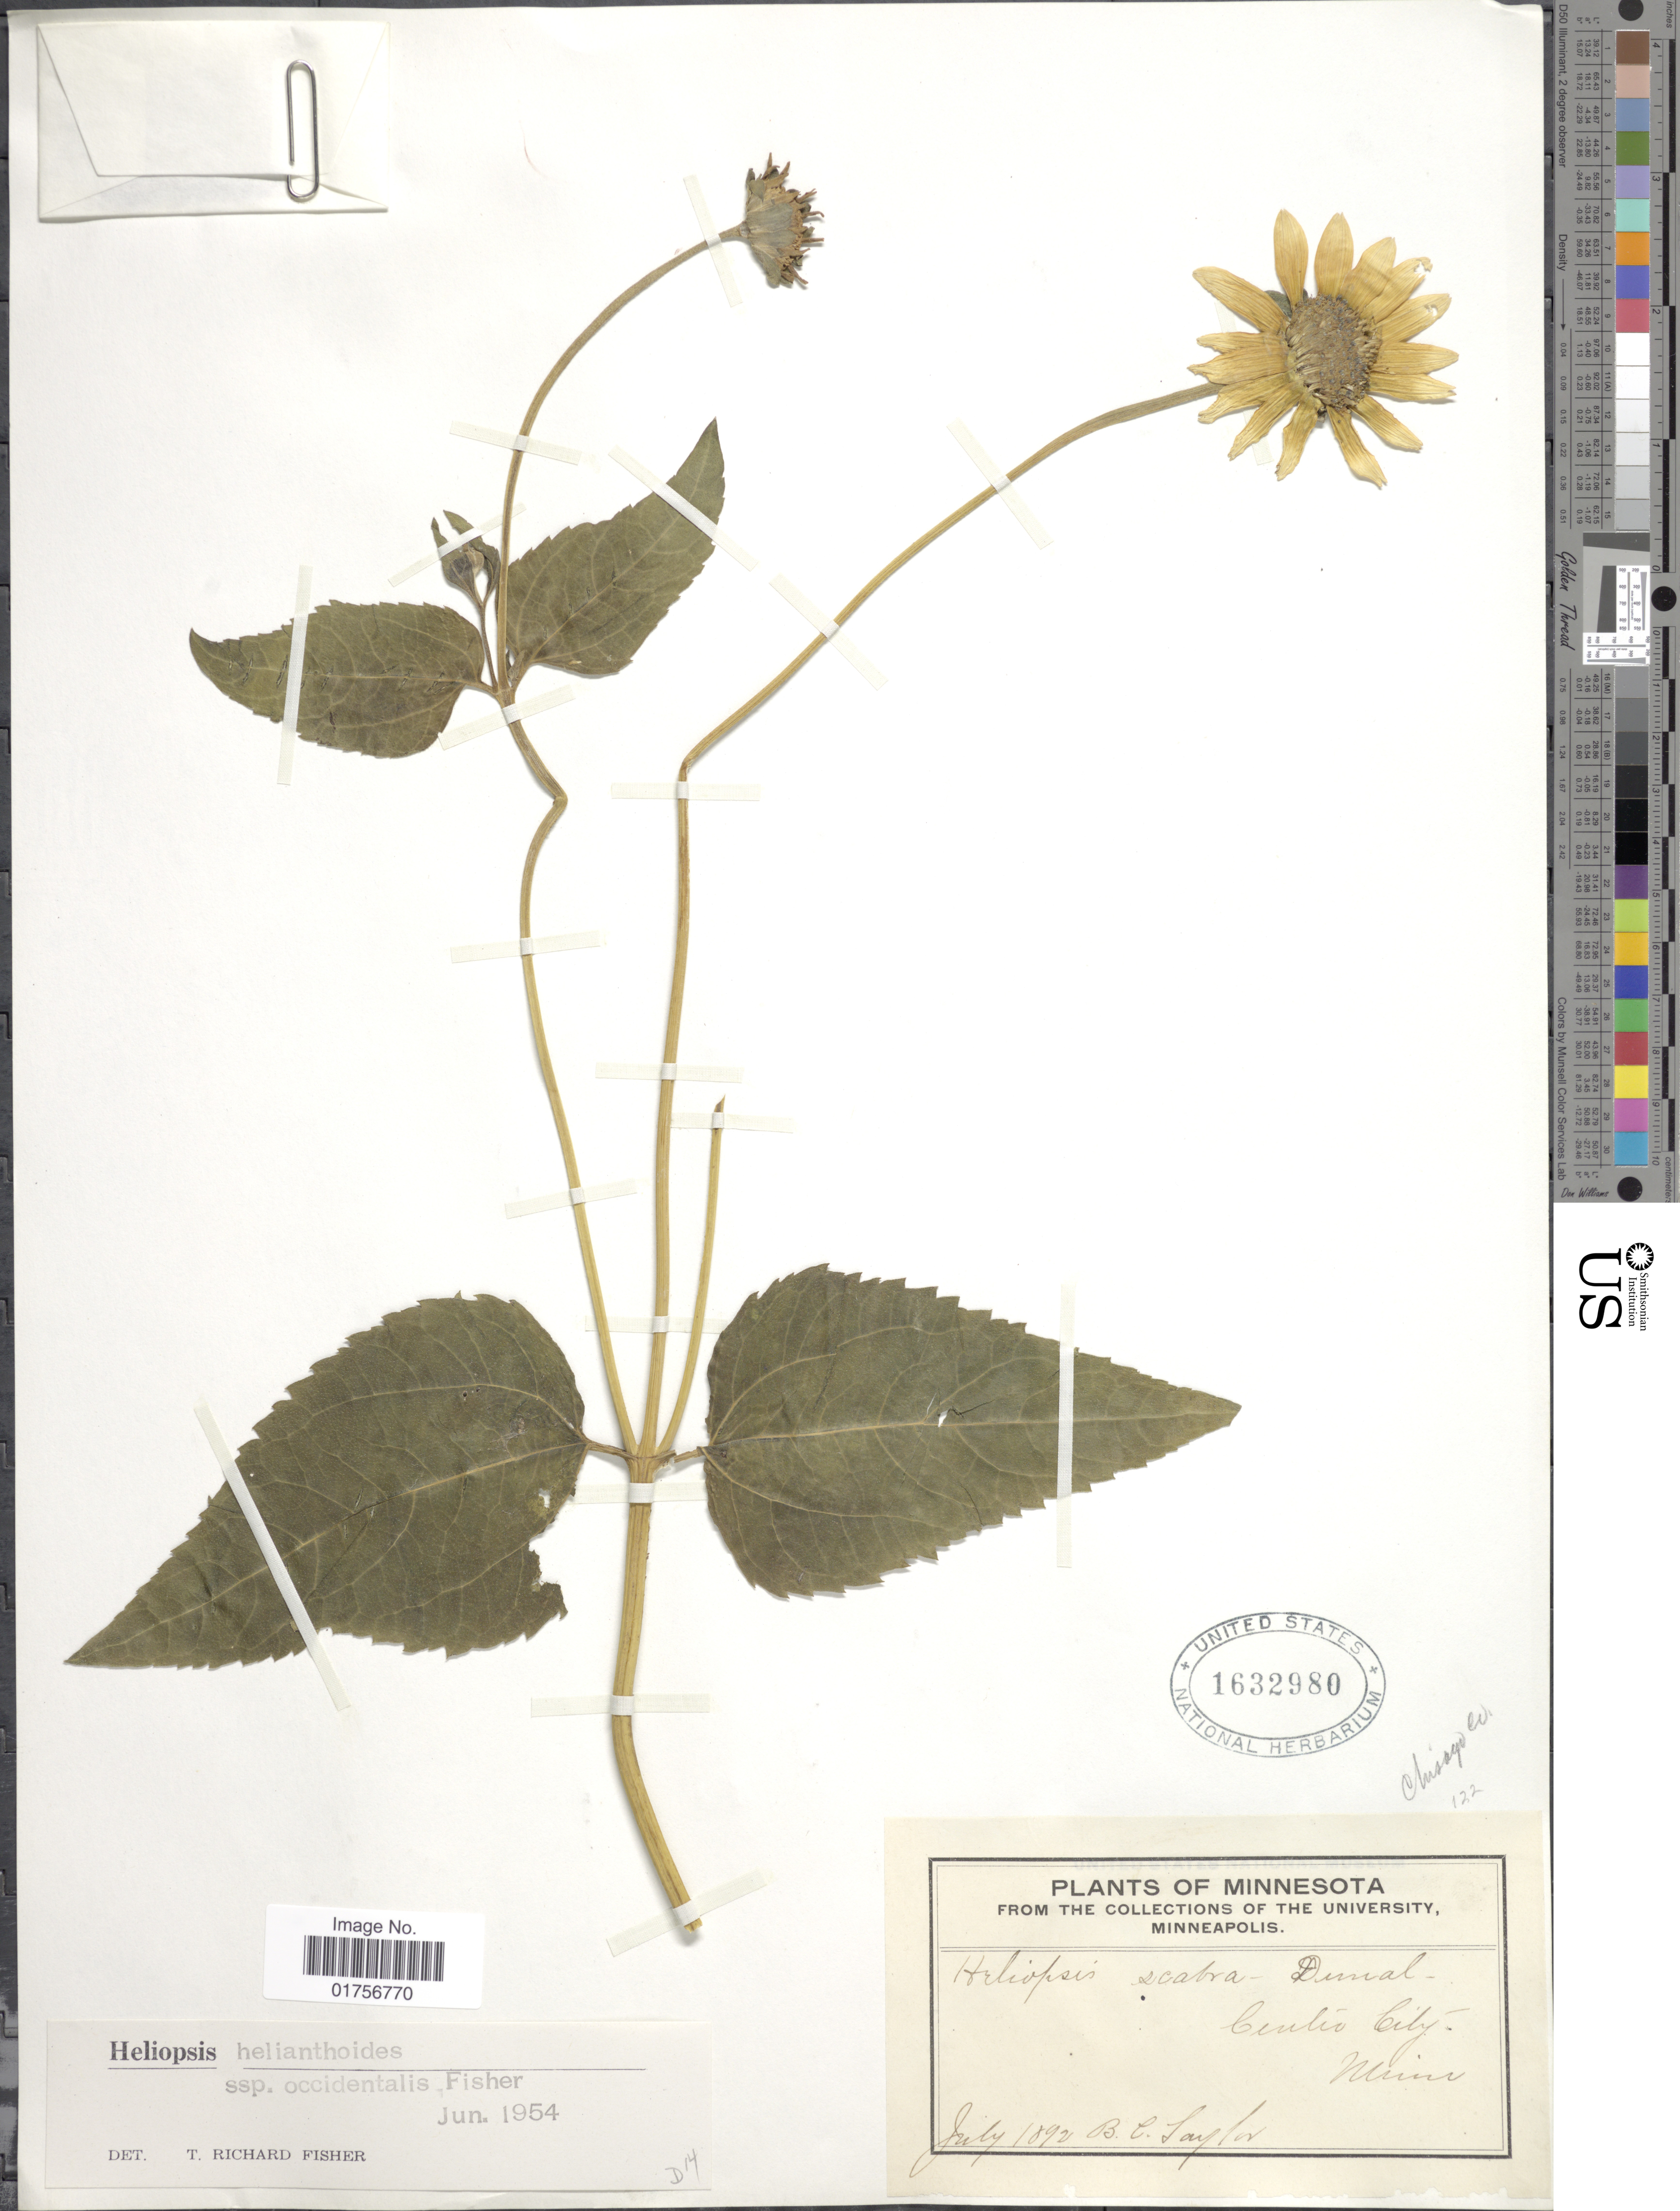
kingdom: Plantae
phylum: Tracheophyta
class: Magnoliopsida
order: Asterales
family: Asteraceae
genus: Heliopsis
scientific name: Heliopsis helianthoides subsp. occidentalis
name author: T.R. Fisher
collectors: B. C. Taylor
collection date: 1892-07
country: United States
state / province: Minnesota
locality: Center City, Minn.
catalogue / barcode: US 1632980